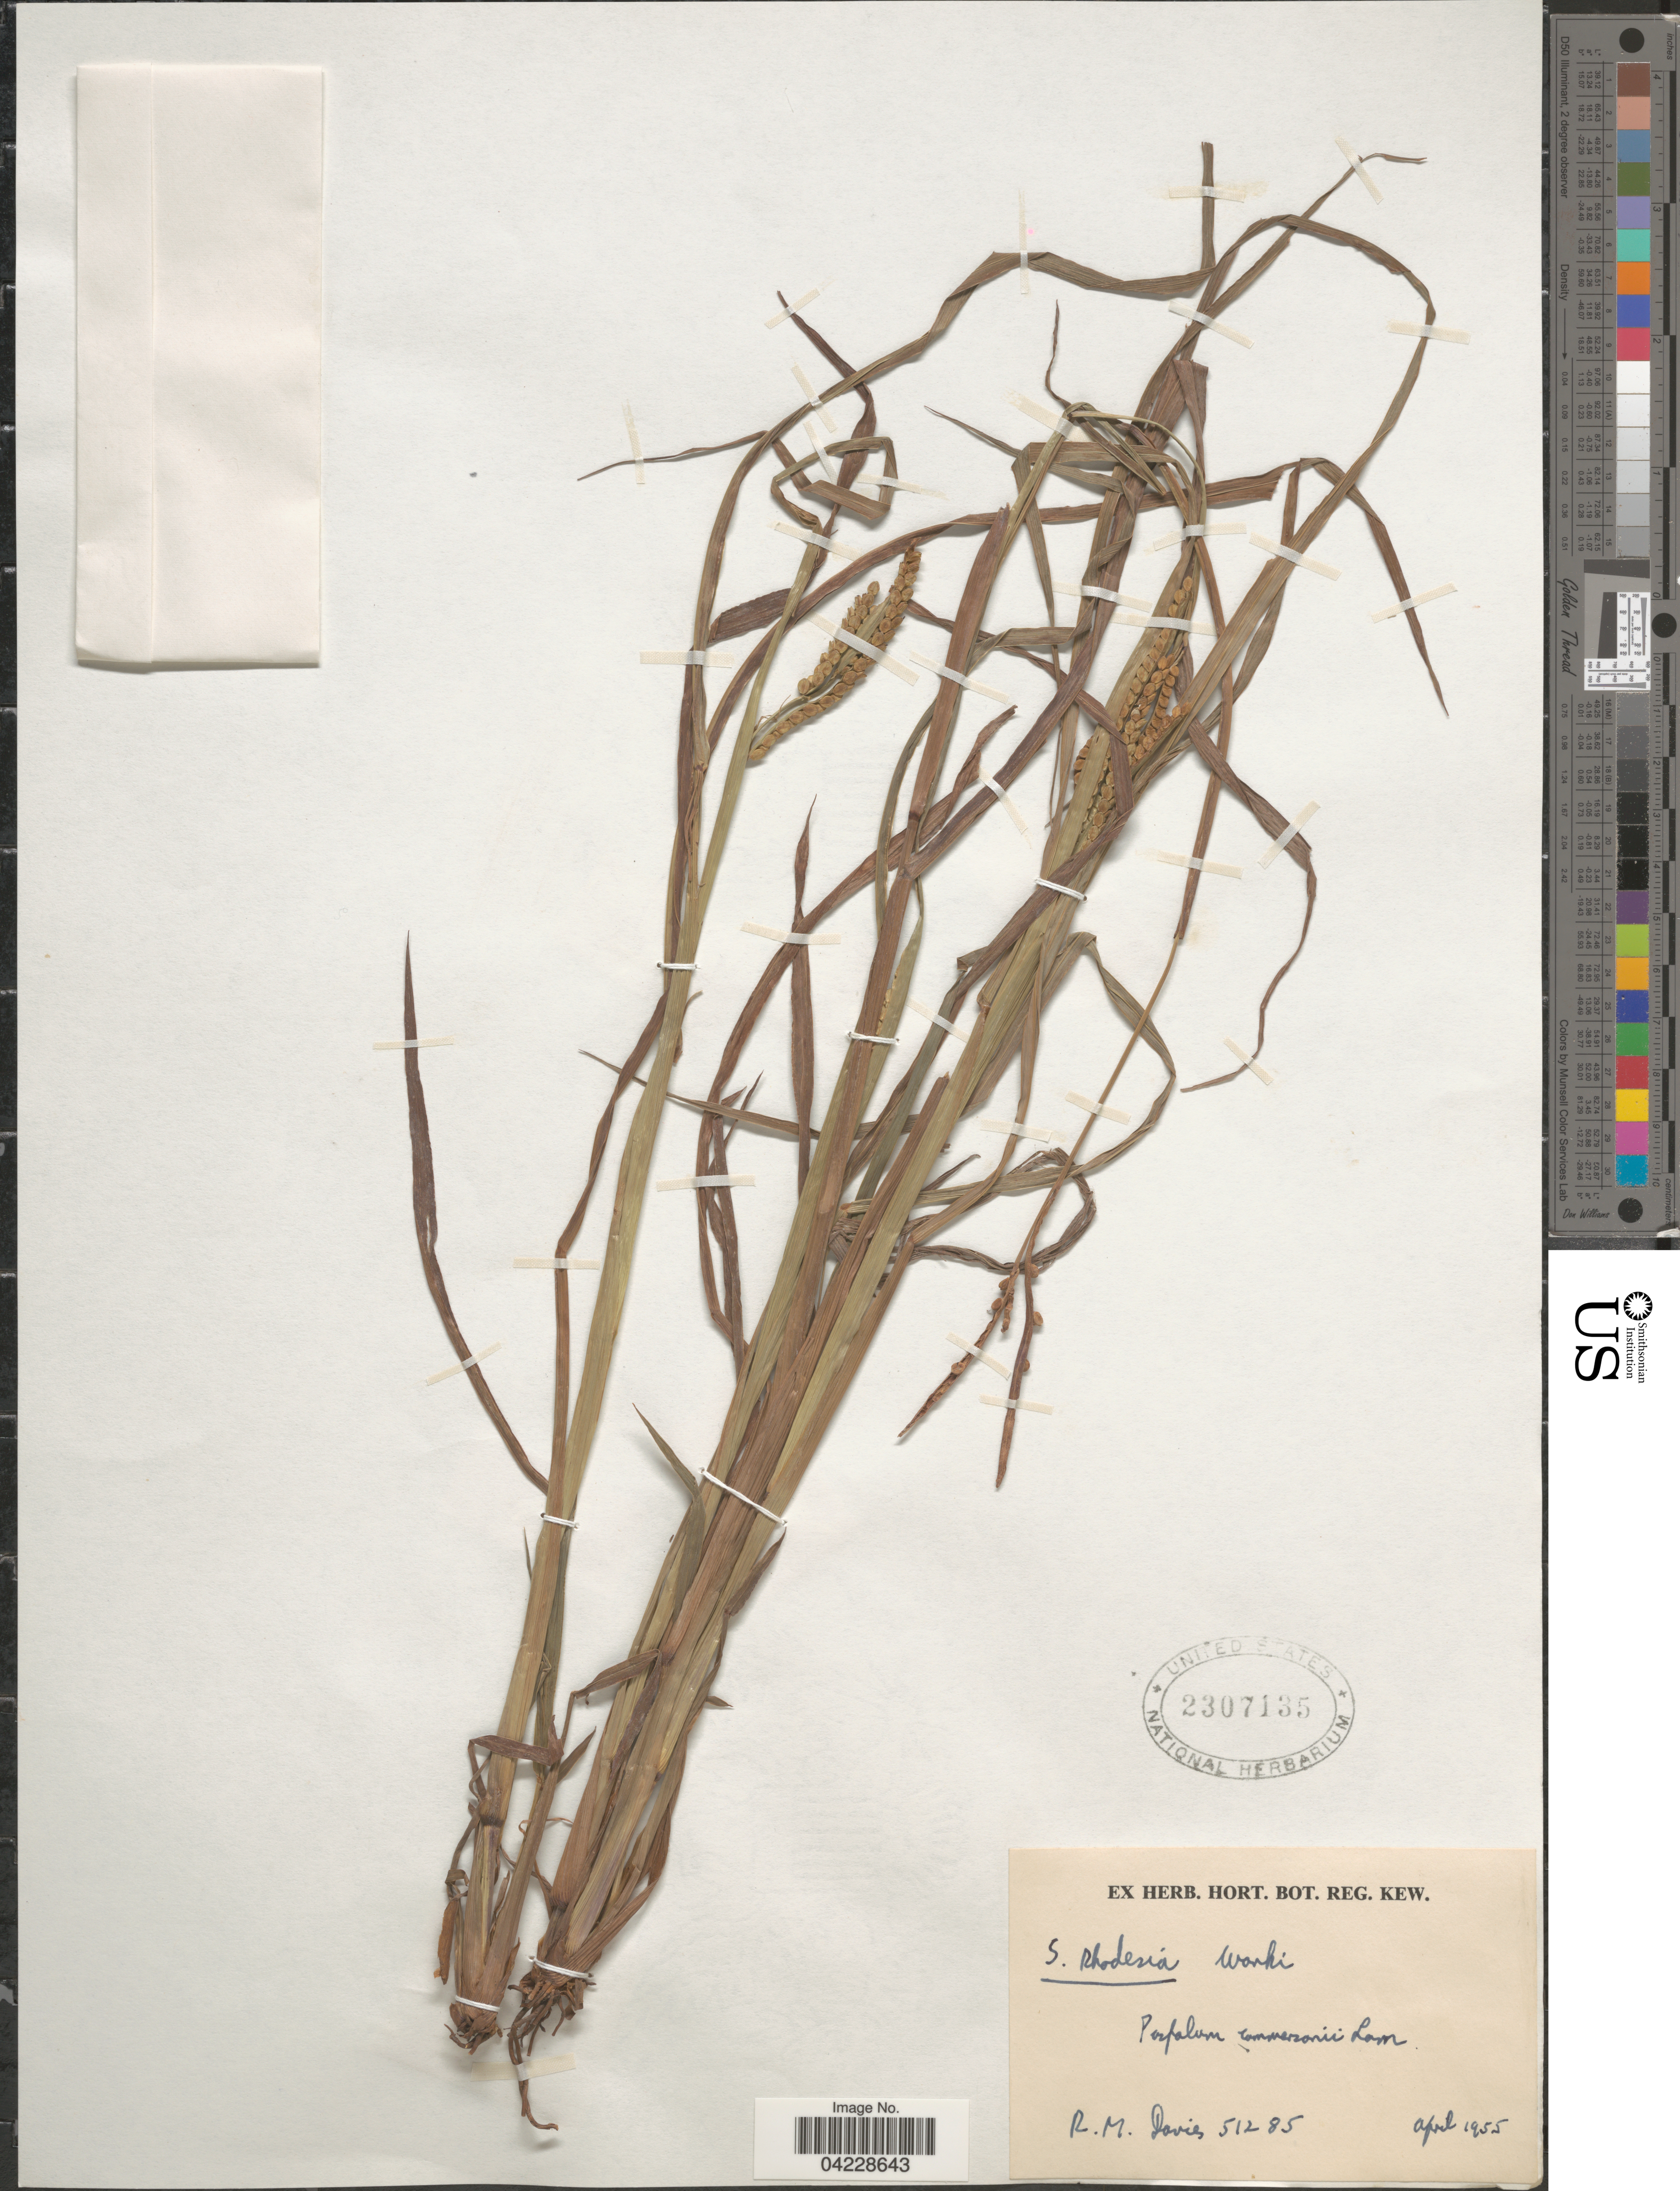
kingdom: Plantae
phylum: Tracheophyta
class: Liliopsida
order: Poales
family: Poaceae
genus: Paspalum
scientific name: Paspalum scrobiculatum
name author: L.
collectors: R. Davies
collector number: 51285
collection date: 1955-04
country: Zimbabwe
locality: S. Rhodesia. Worki.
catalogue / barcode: US 2307135